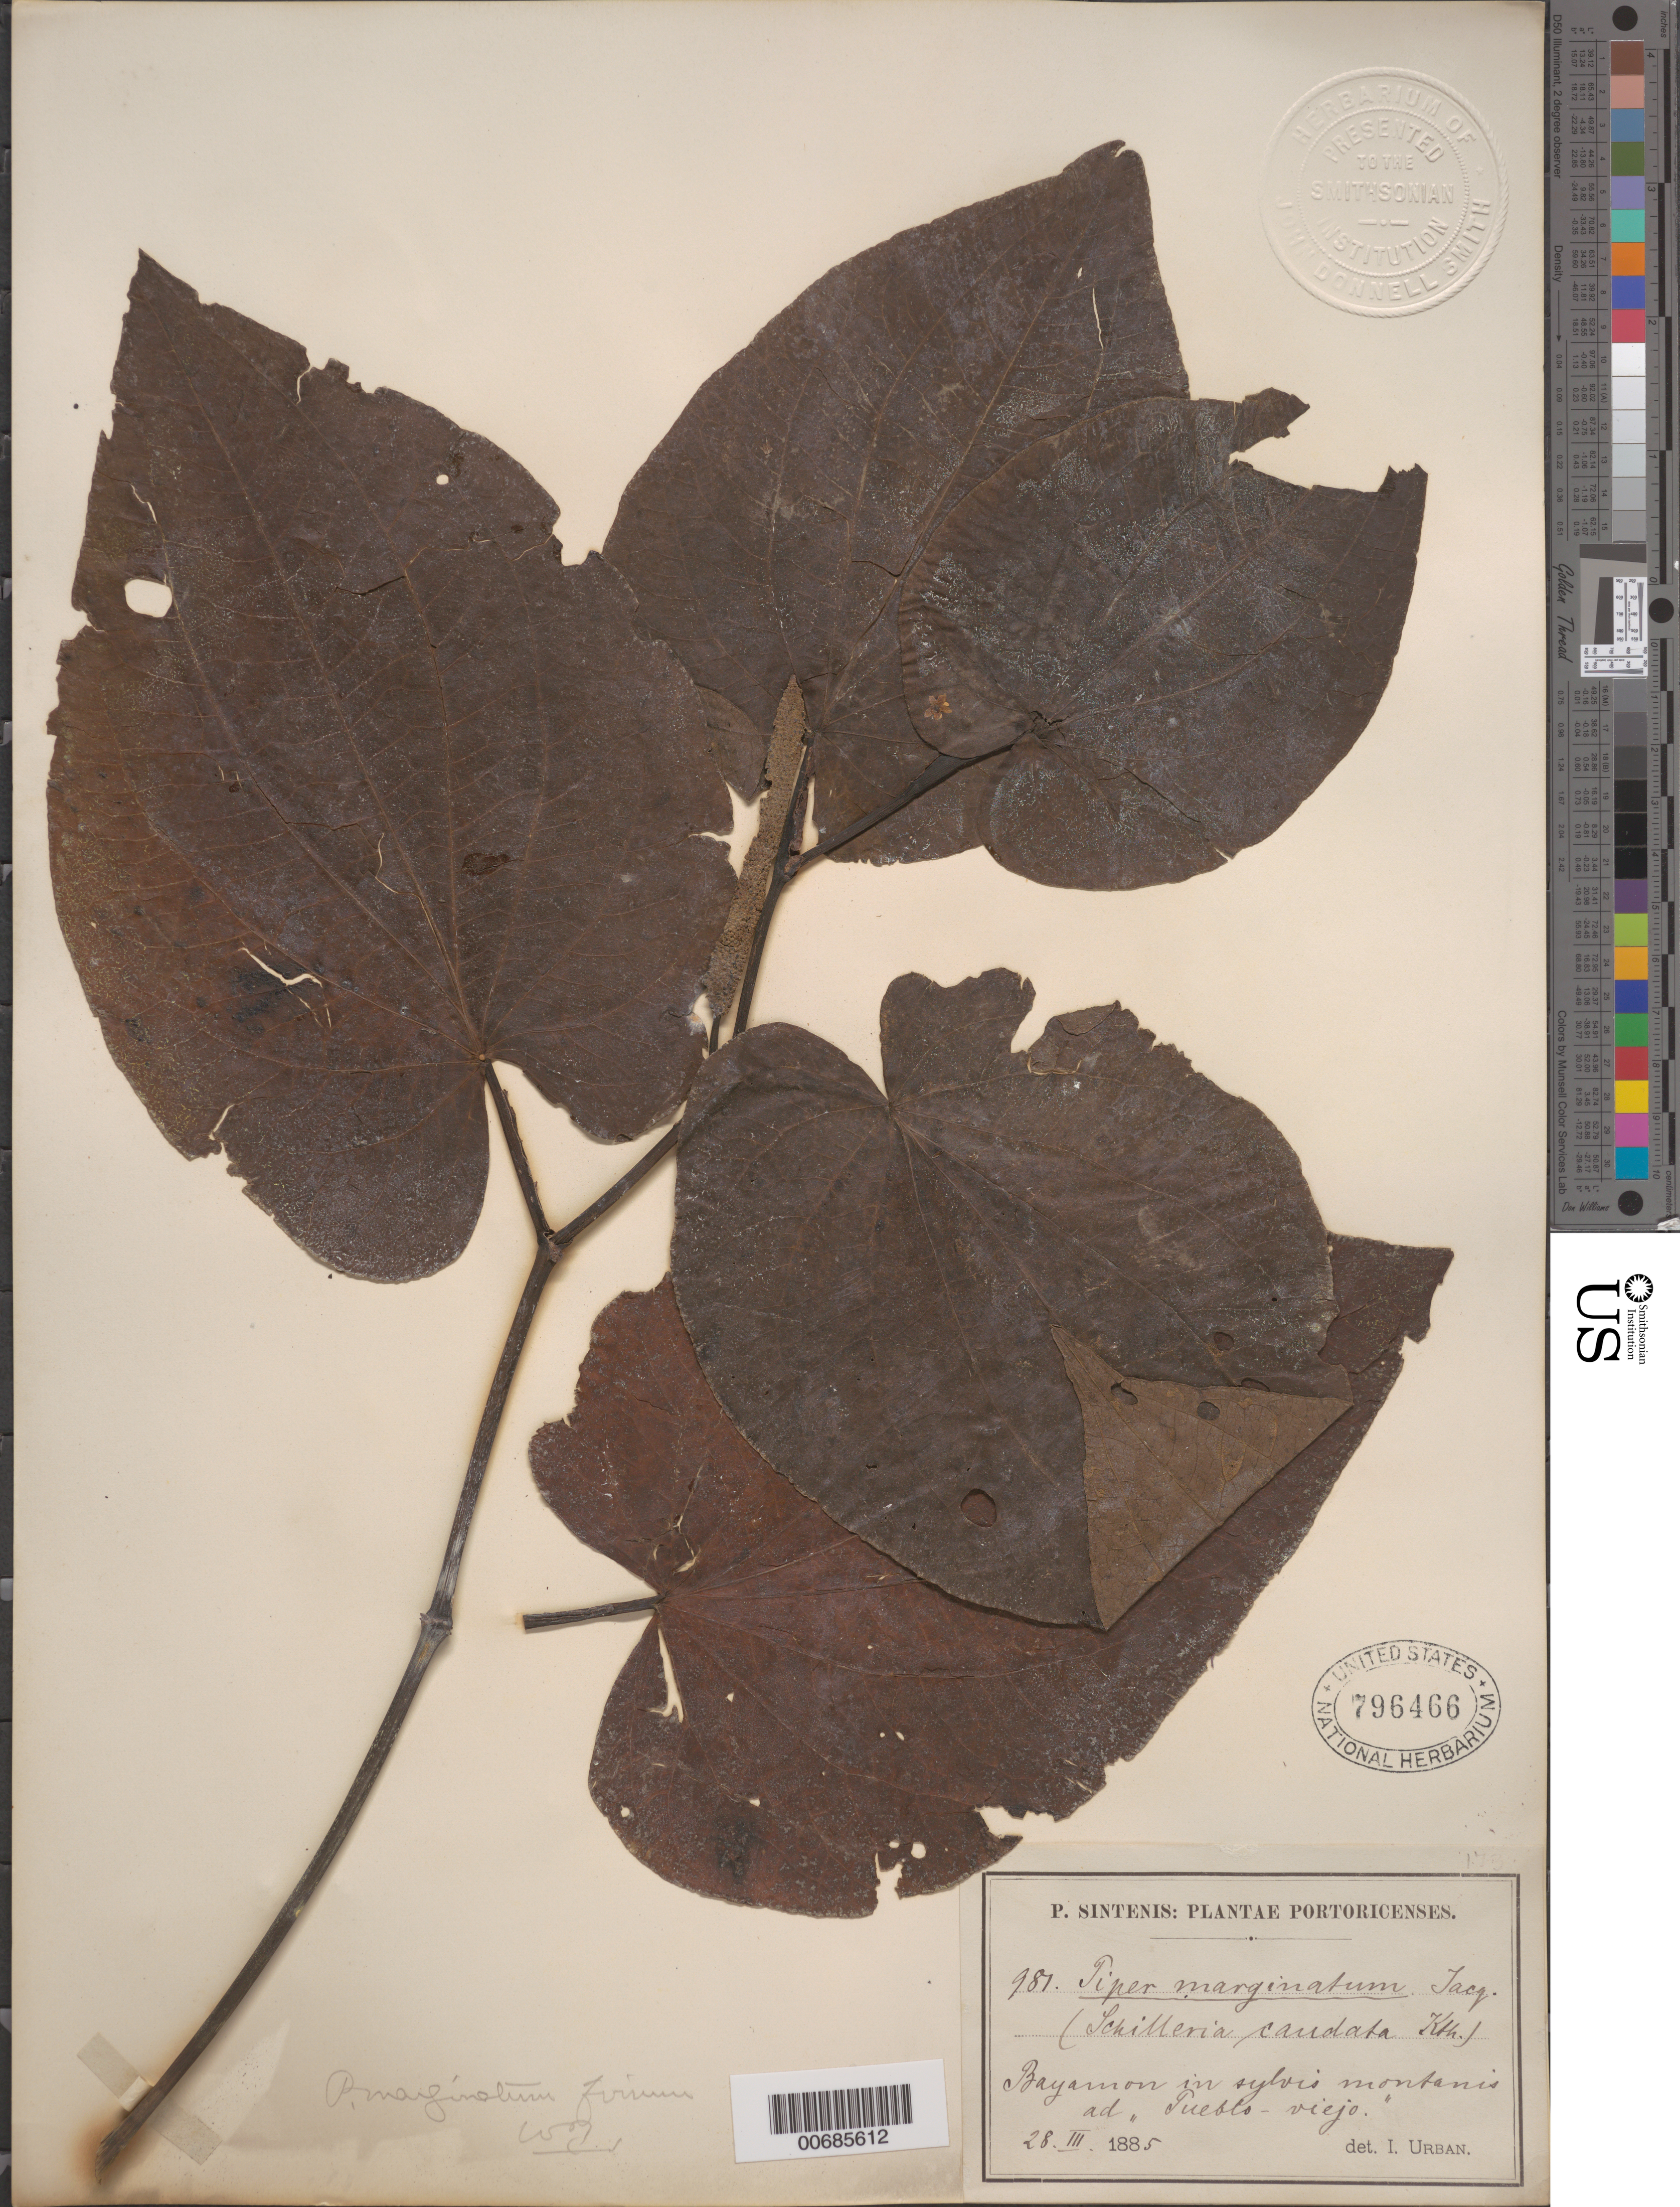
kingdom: Plantae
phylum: Tracheophyta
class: Magnoliopsida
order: Piperales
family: Piperaceae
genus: Piper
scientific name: Piper marginatum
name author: Jacq.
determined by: Urban, Ignatz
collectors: P. Sintenis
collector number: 987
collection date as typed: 28 Mar 1885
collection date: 1885-03-28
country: Puerto Rico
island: Greater Antilles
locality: Bayamon in sylvias montains as Pueblo-viejo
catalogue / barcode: US 796466